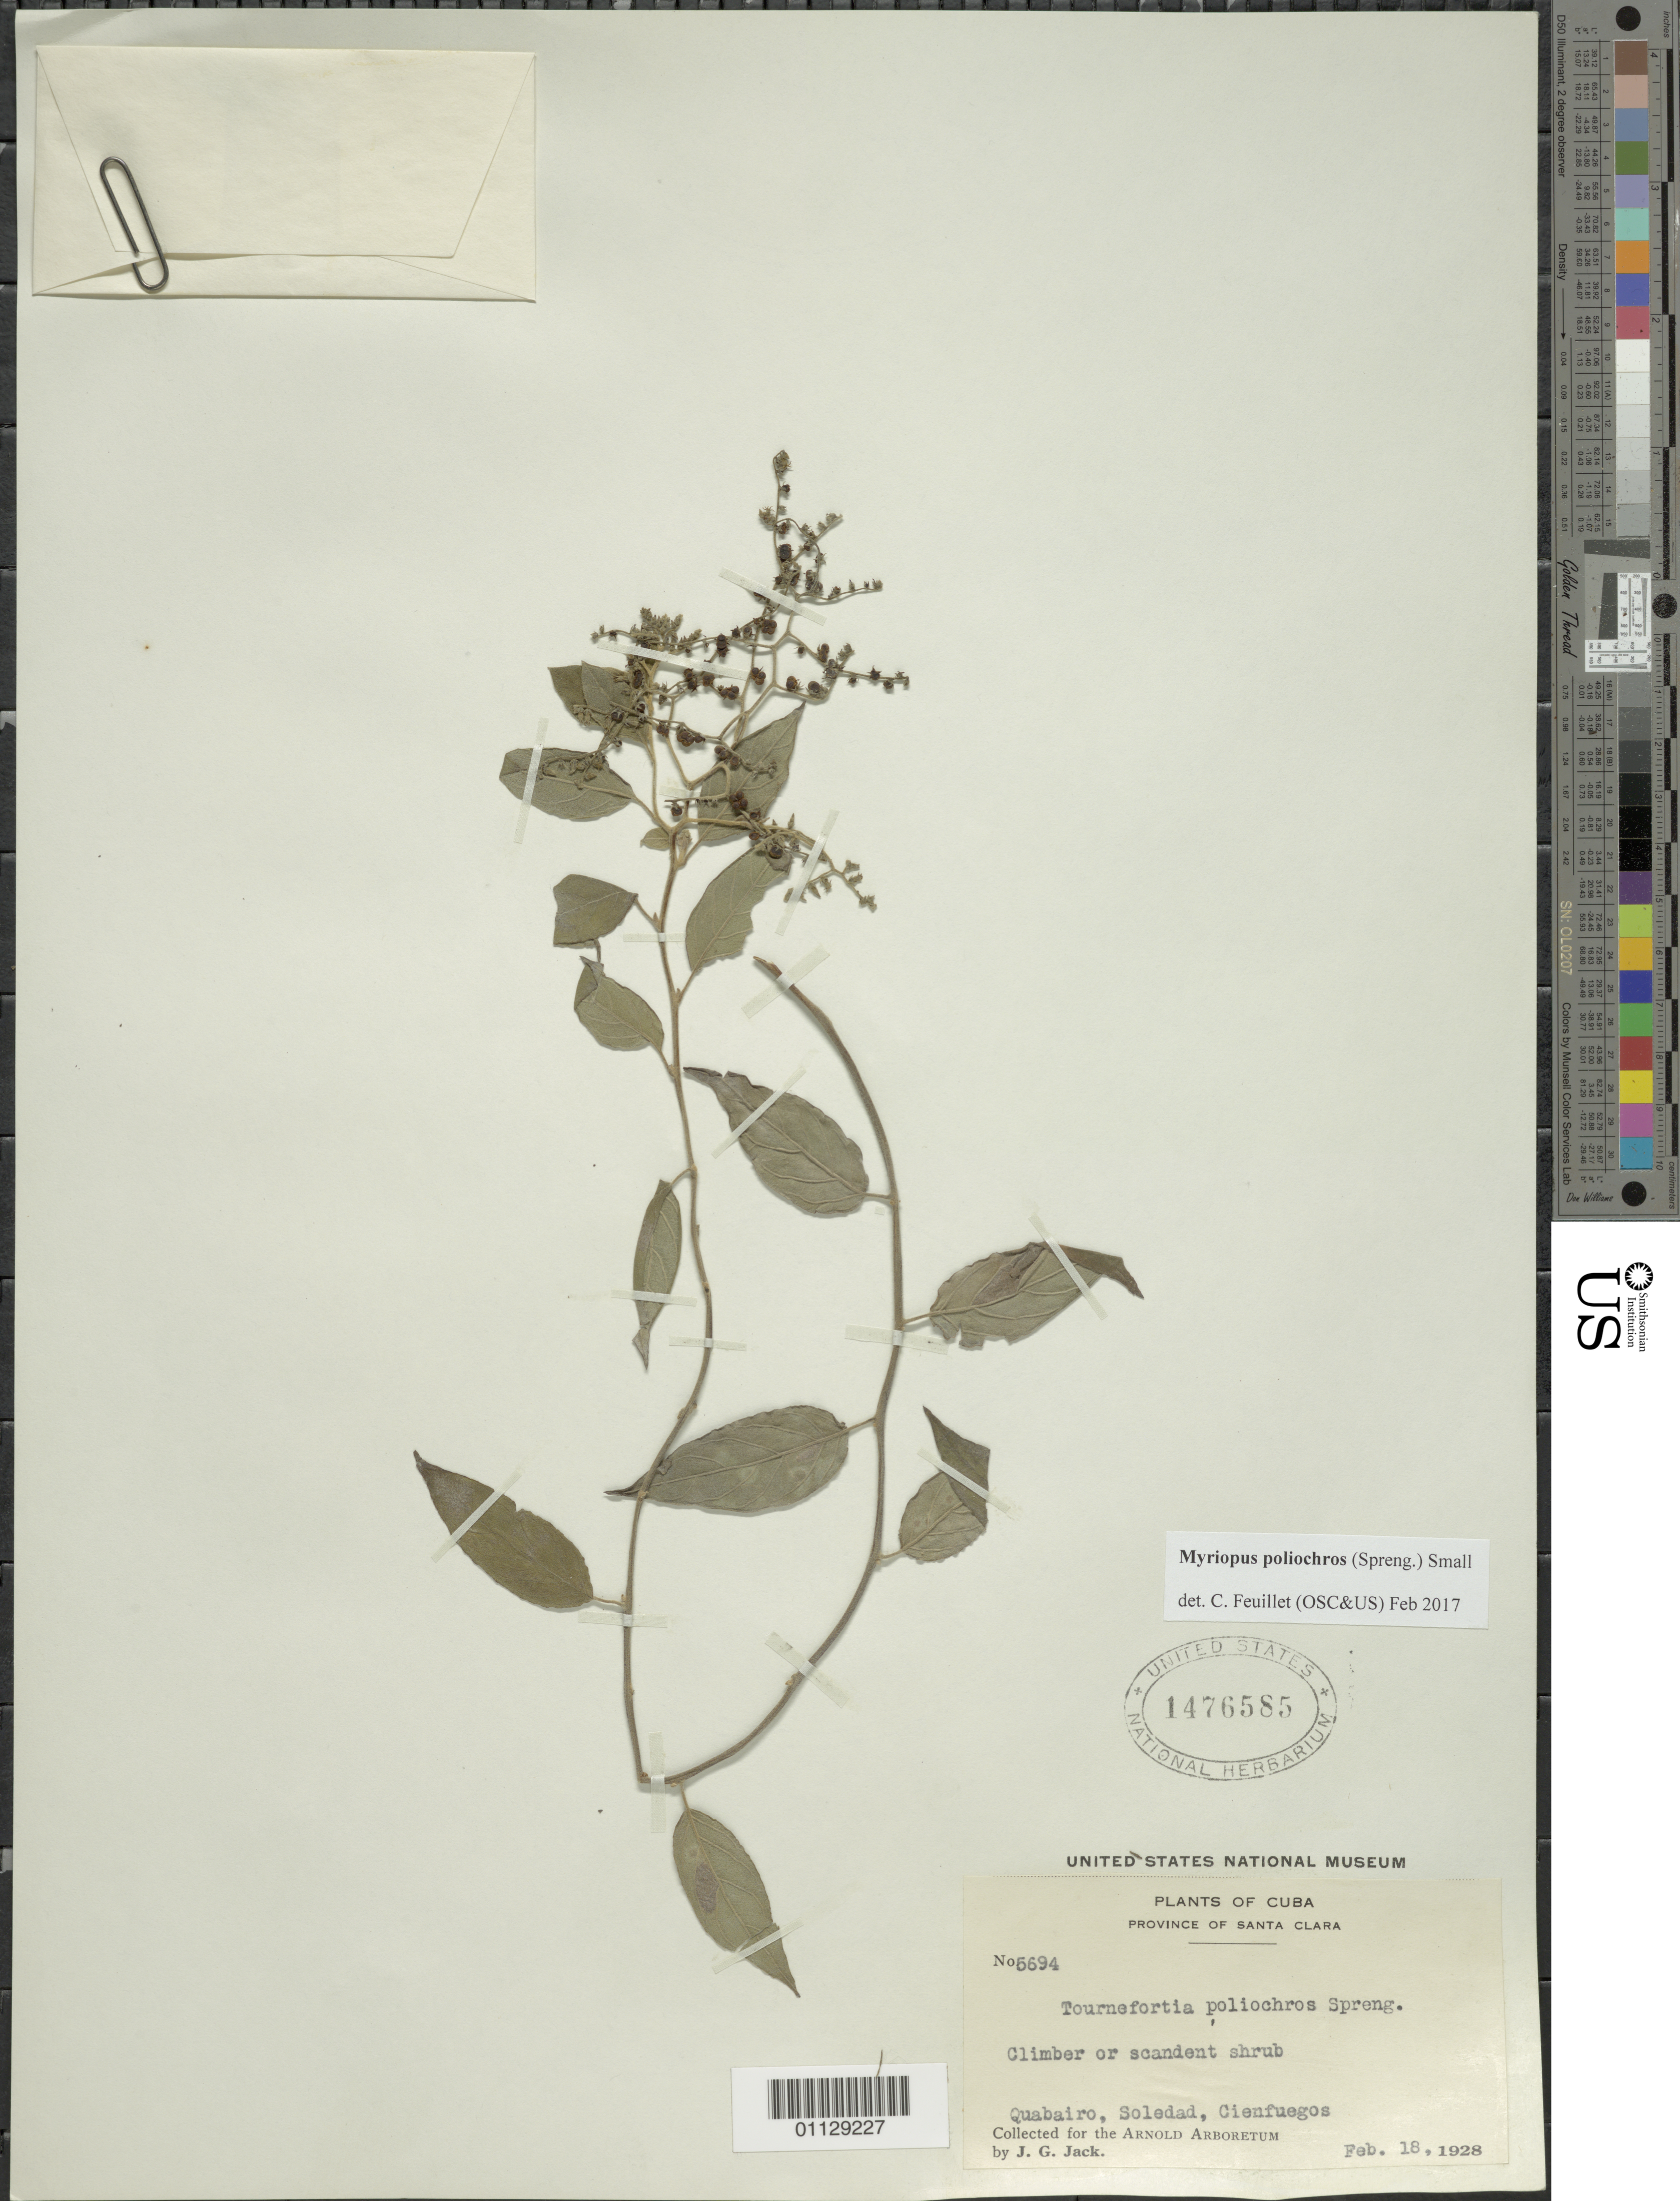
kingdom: Plantae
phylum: Tracheophyta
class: Magnoliopsida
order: Boraginales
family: Heliotropiaceae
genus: Myriopus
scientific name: Myriopus poliochros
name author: (Spreng.) Small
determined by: Feuillet, C.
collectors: J. G. Jack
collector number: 5694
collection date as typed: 18 Feb 1928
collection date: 1928-02-18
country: Cuba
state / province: Villa Clara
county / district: Santa Clara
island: Cuba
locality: Quabairo, Soledad, Cienfuegos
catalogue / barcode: US 1476585